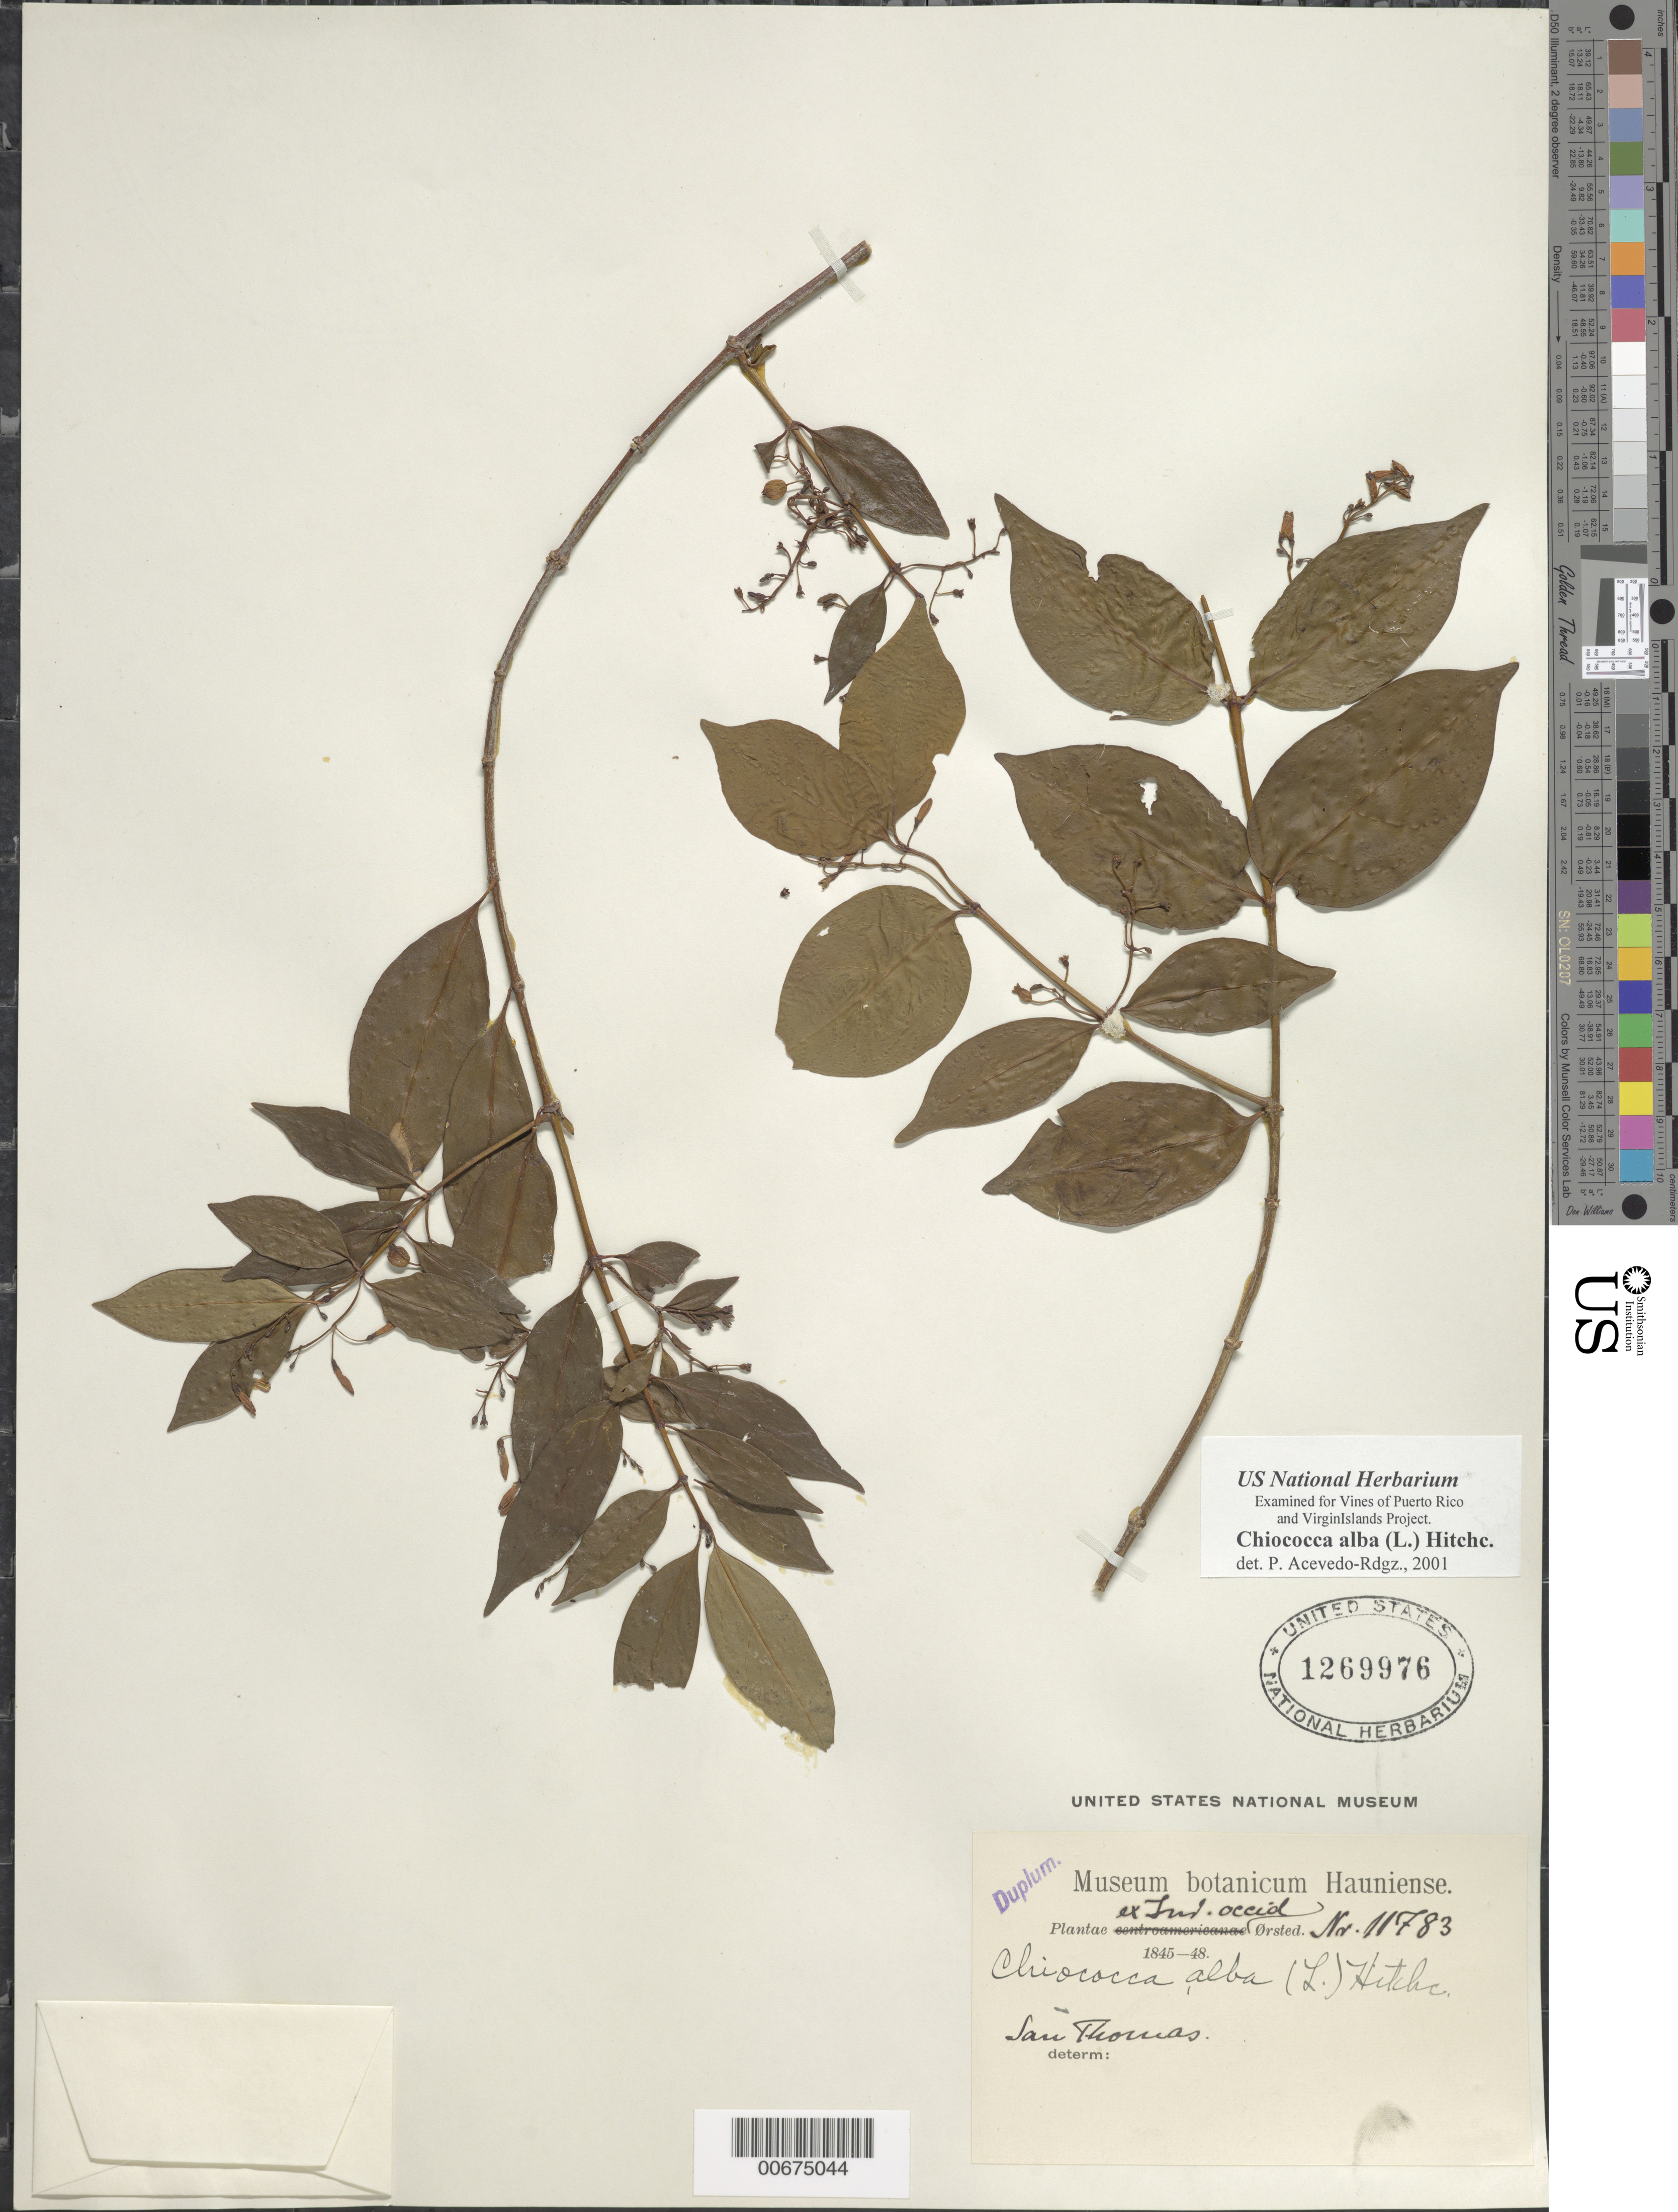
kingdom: Plantae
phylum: Tracheophyta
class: Magnoliopsida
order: Gentianales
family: Rubiaceae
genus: Chiococca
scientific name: Chiococca alba subsp. alba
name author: (L.) Hitchc.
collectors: Ørsted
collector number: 11783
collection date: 1845/1848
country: Nicaragua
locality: San Thomas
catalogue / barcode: US 1269976